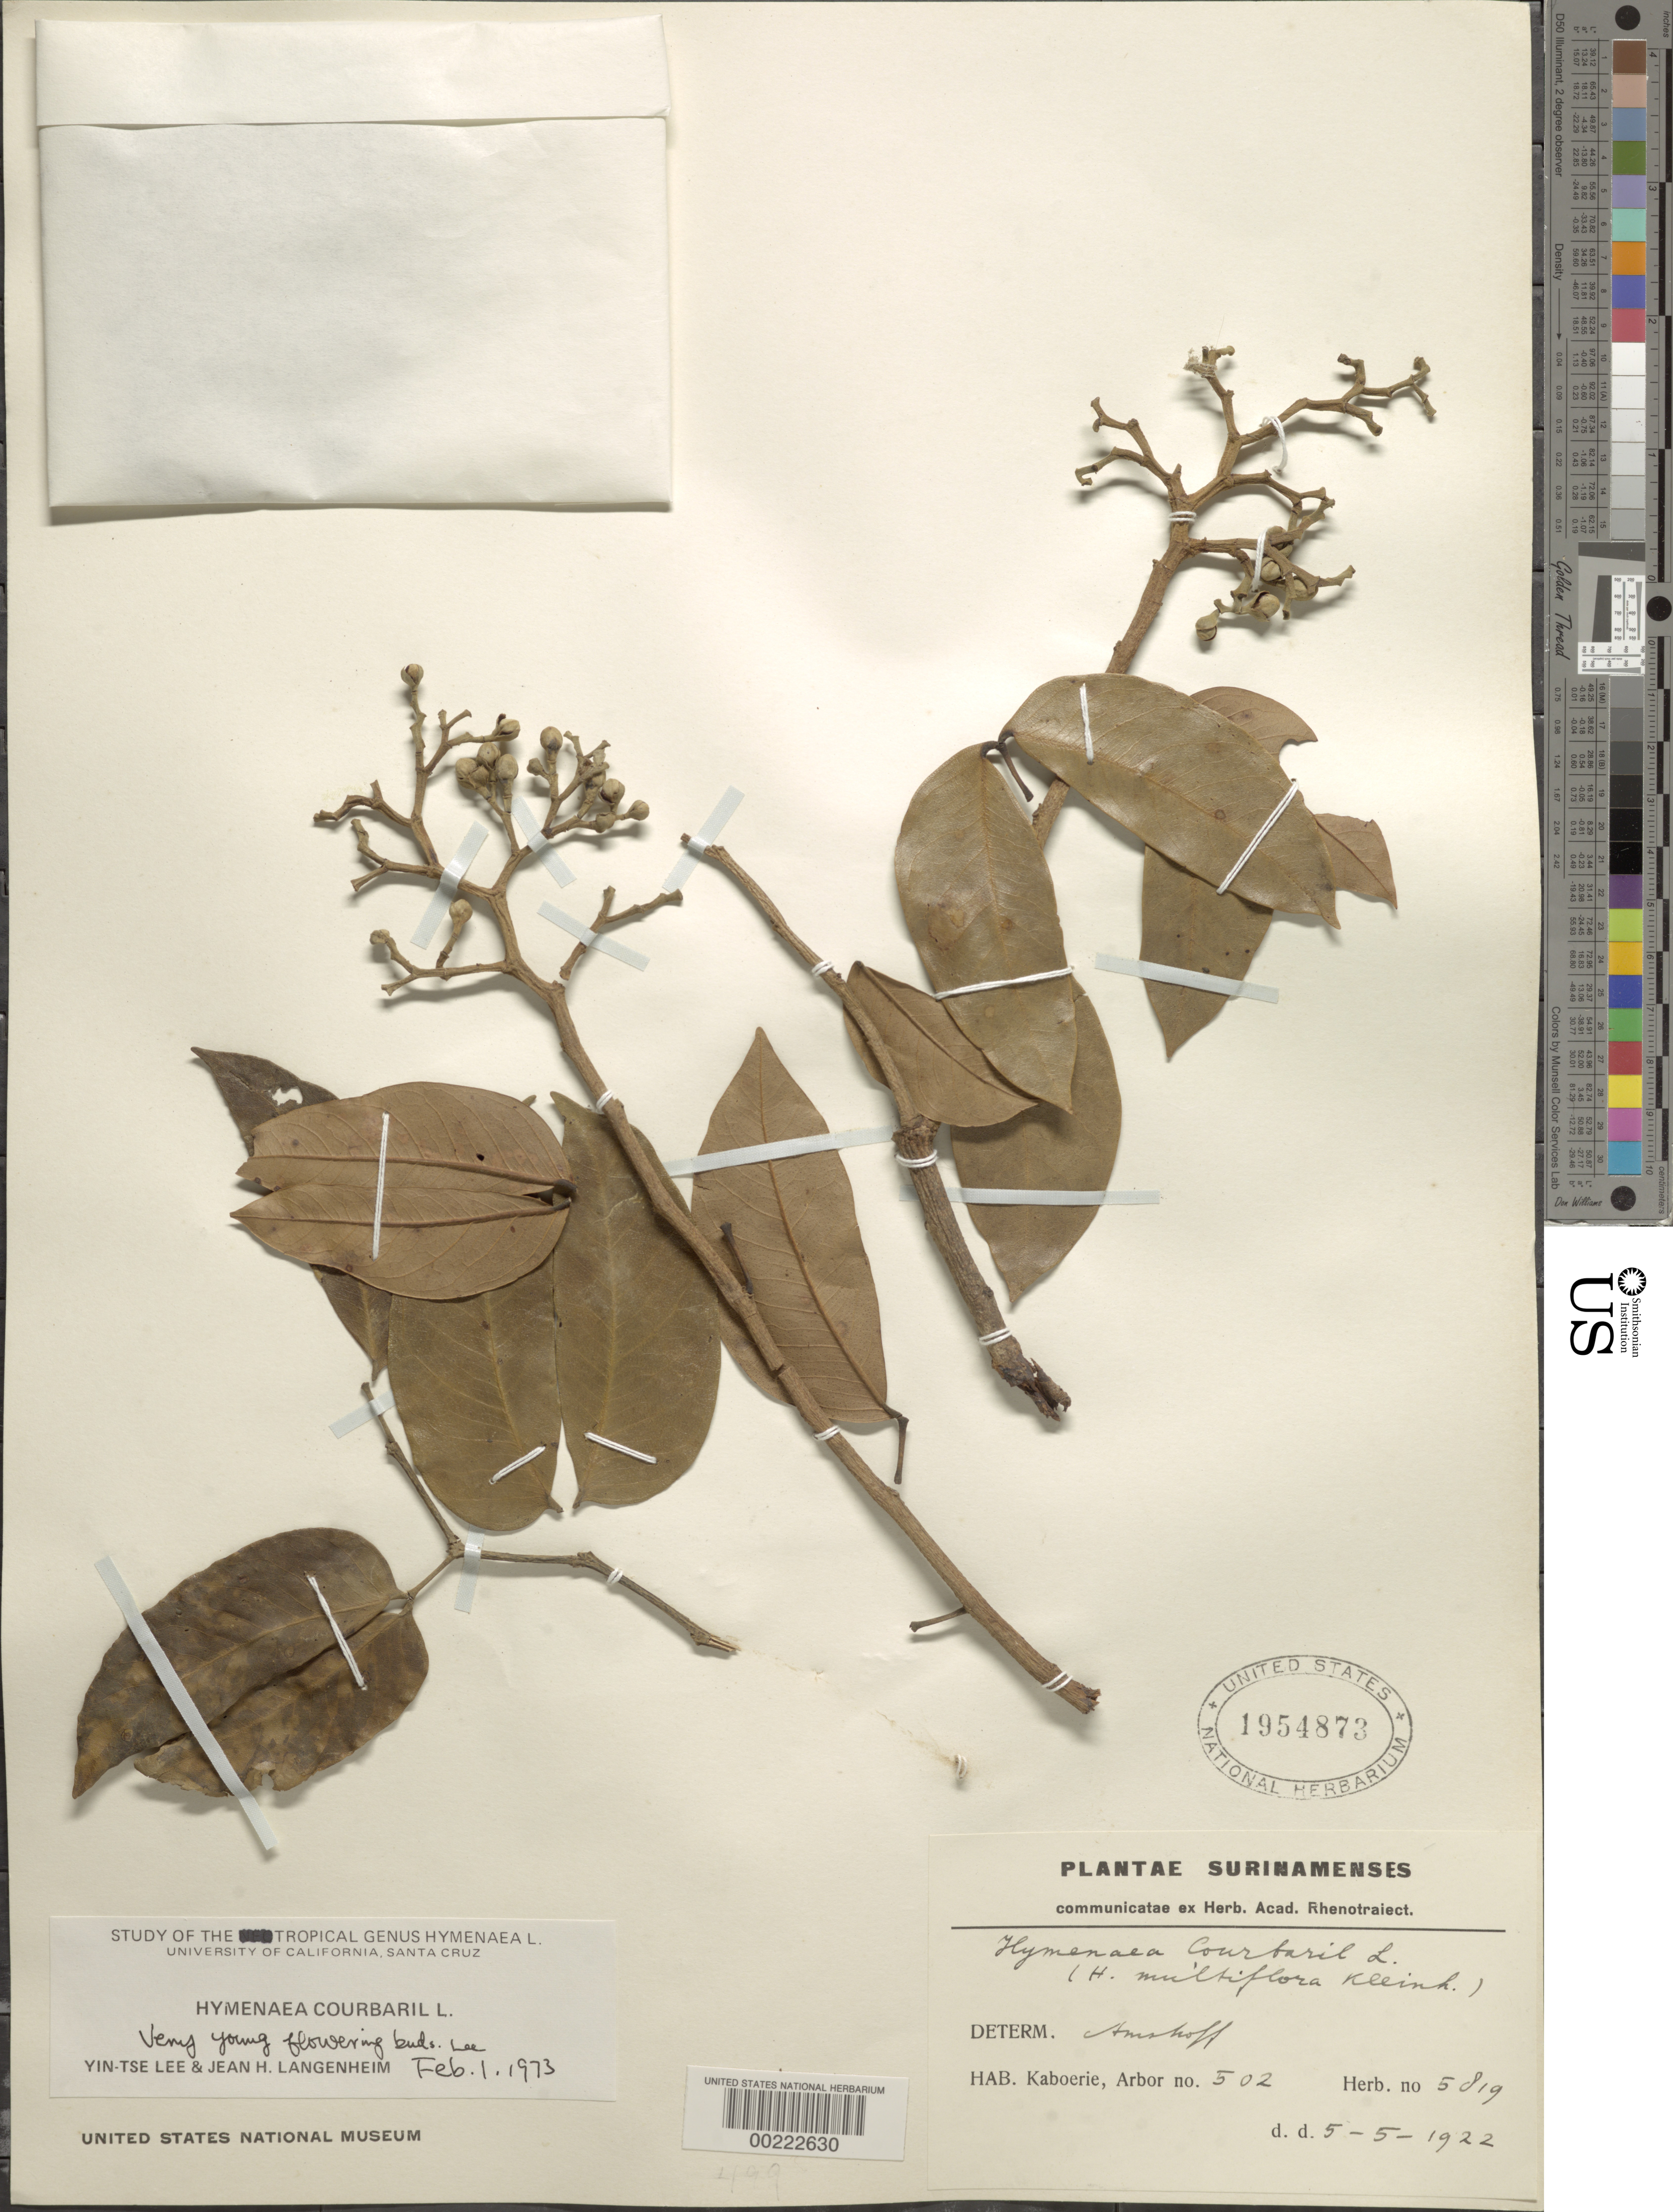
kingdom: Plantae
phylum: Tracheophyta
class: Magnoliopsida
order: Fabales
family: Fabaceae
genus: Hymenaea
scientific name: Hymenaea courbaril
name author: L.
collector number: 5819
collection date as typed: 05 May 1922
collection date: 1922-05-05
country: Suriname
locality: Kaboerie, arbor no. 502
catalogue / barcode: US 1954873